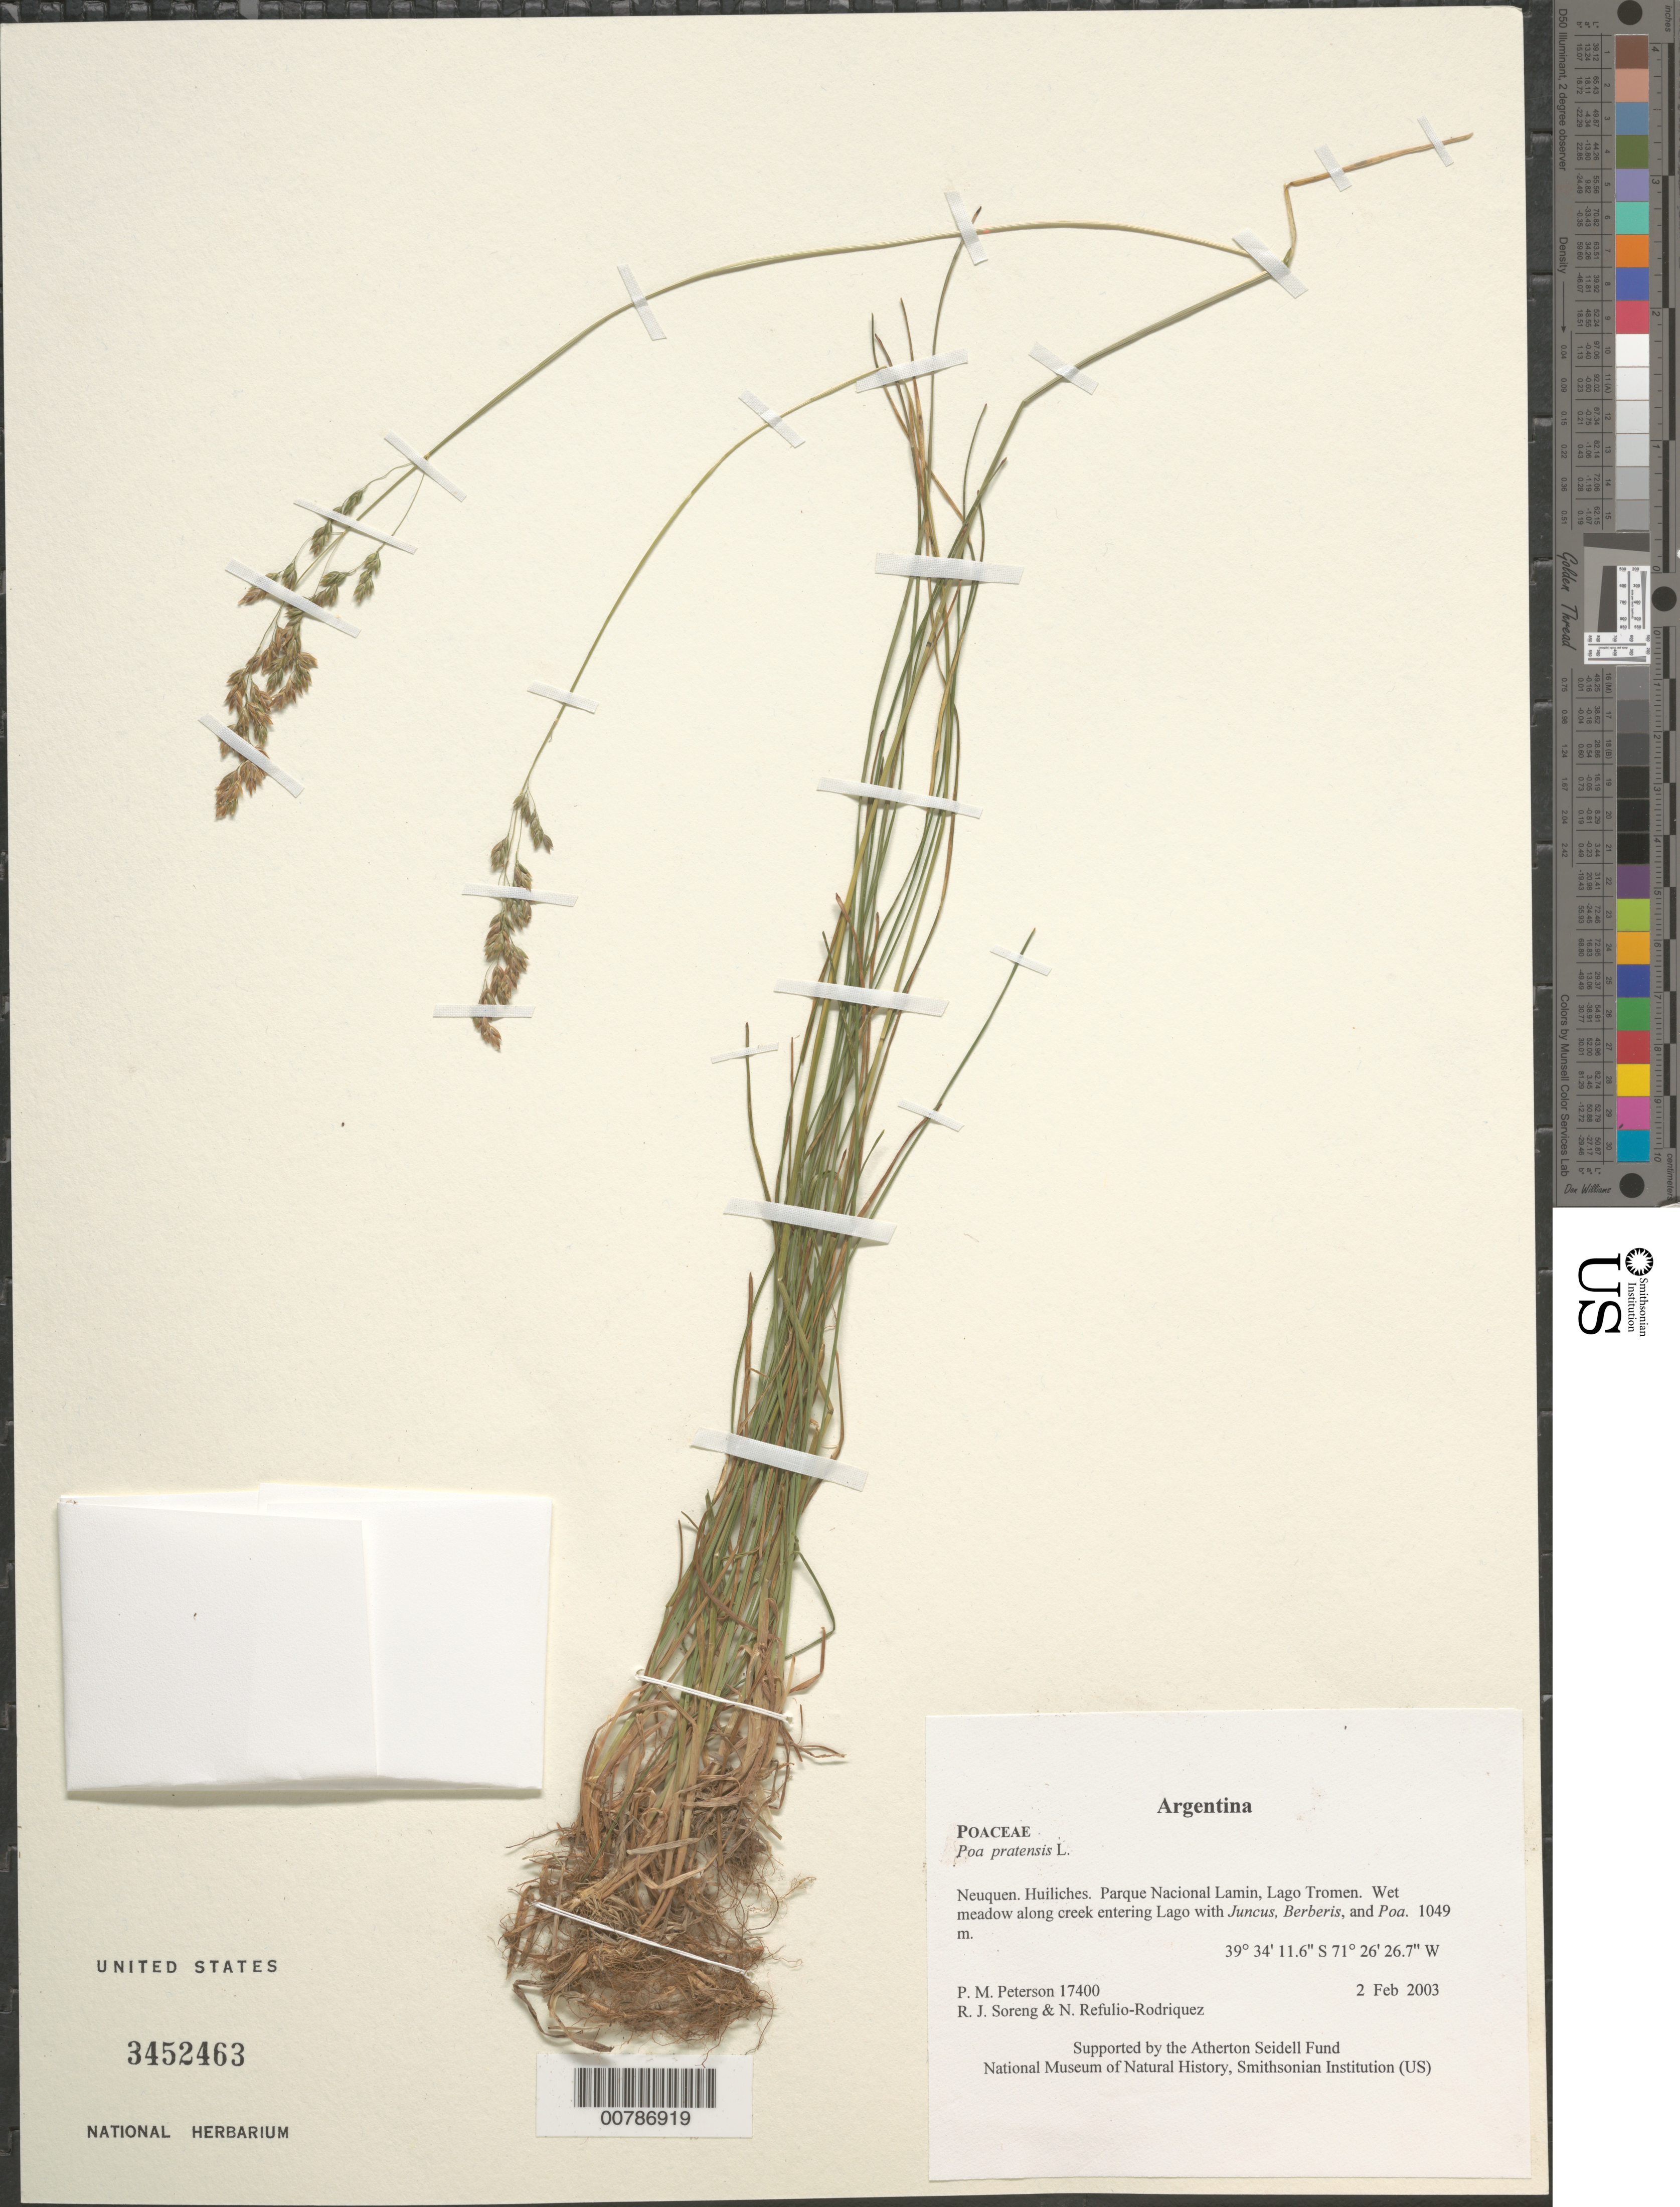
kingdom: Plantae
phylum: Tracheophyta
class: Liliopsida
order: Poales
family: Poaceae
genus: Poa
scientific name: Poa pratensis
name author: L.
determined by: Soreng, Robert J., Research Associate (BOT), Smithsonian Institution - National Museum of Natural History (UNITED STATES)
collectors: P. M. Peterson, R. J. Soreng & N. Refulio-Rodríguez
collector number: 17400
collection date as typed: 02 Feb 2003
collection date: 2003-02-02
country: Argentina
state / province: Neuquen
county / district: Huiliches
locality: Parque Nacional Lamin, Lago Tromen. Wet meadow along creek entering Lago with Juncus, Berberis, and Poa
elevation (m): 1049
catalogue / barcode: US 3452463